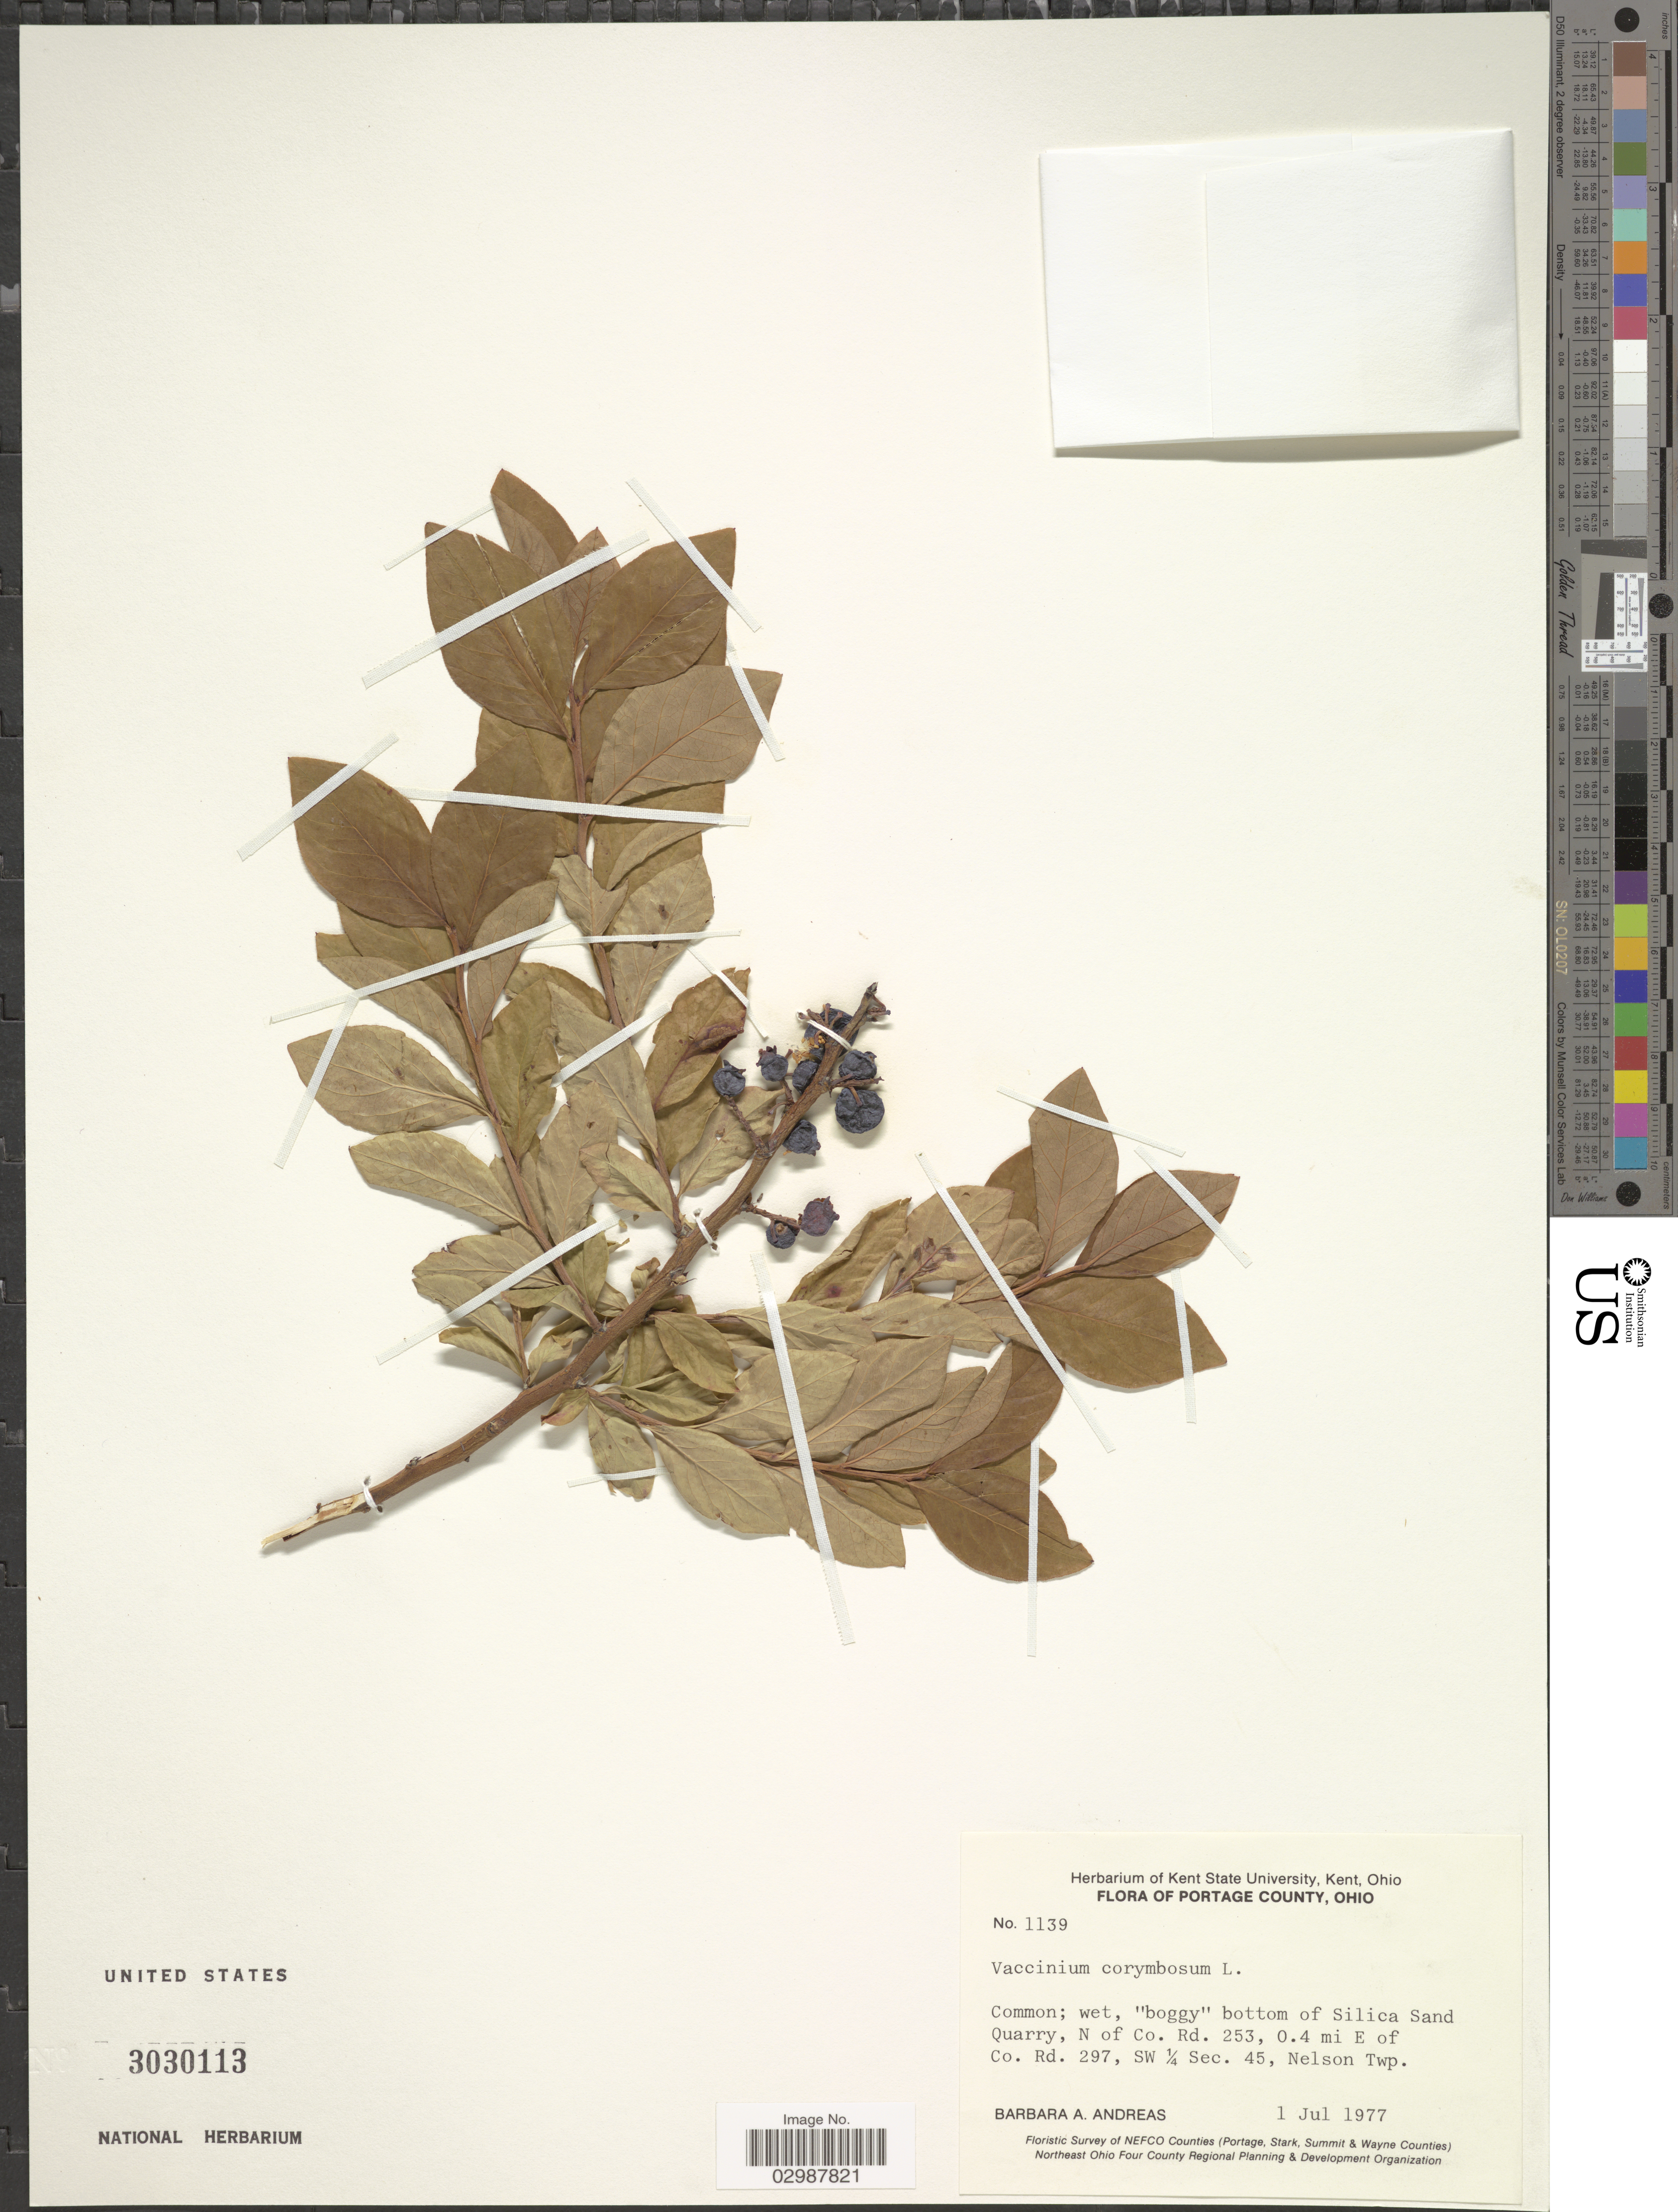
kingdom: Plantae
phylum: Tracheophyta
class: Magnoliopsida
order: Ericales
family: Ericaceae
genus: Vaccinium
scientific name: Vaccinium corymbosum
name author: L.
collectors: B. A. Andreas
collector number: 1139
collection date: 1977-07-01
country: United States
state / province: Ohio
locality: Portage County. Bottom of Silica Sand Quarry, N of Co. Rd. 253, 0.4 mi E of Co. Rd. 297, SW ¼ Sec. 45, Nelson Twp.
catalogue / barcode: US 3030113